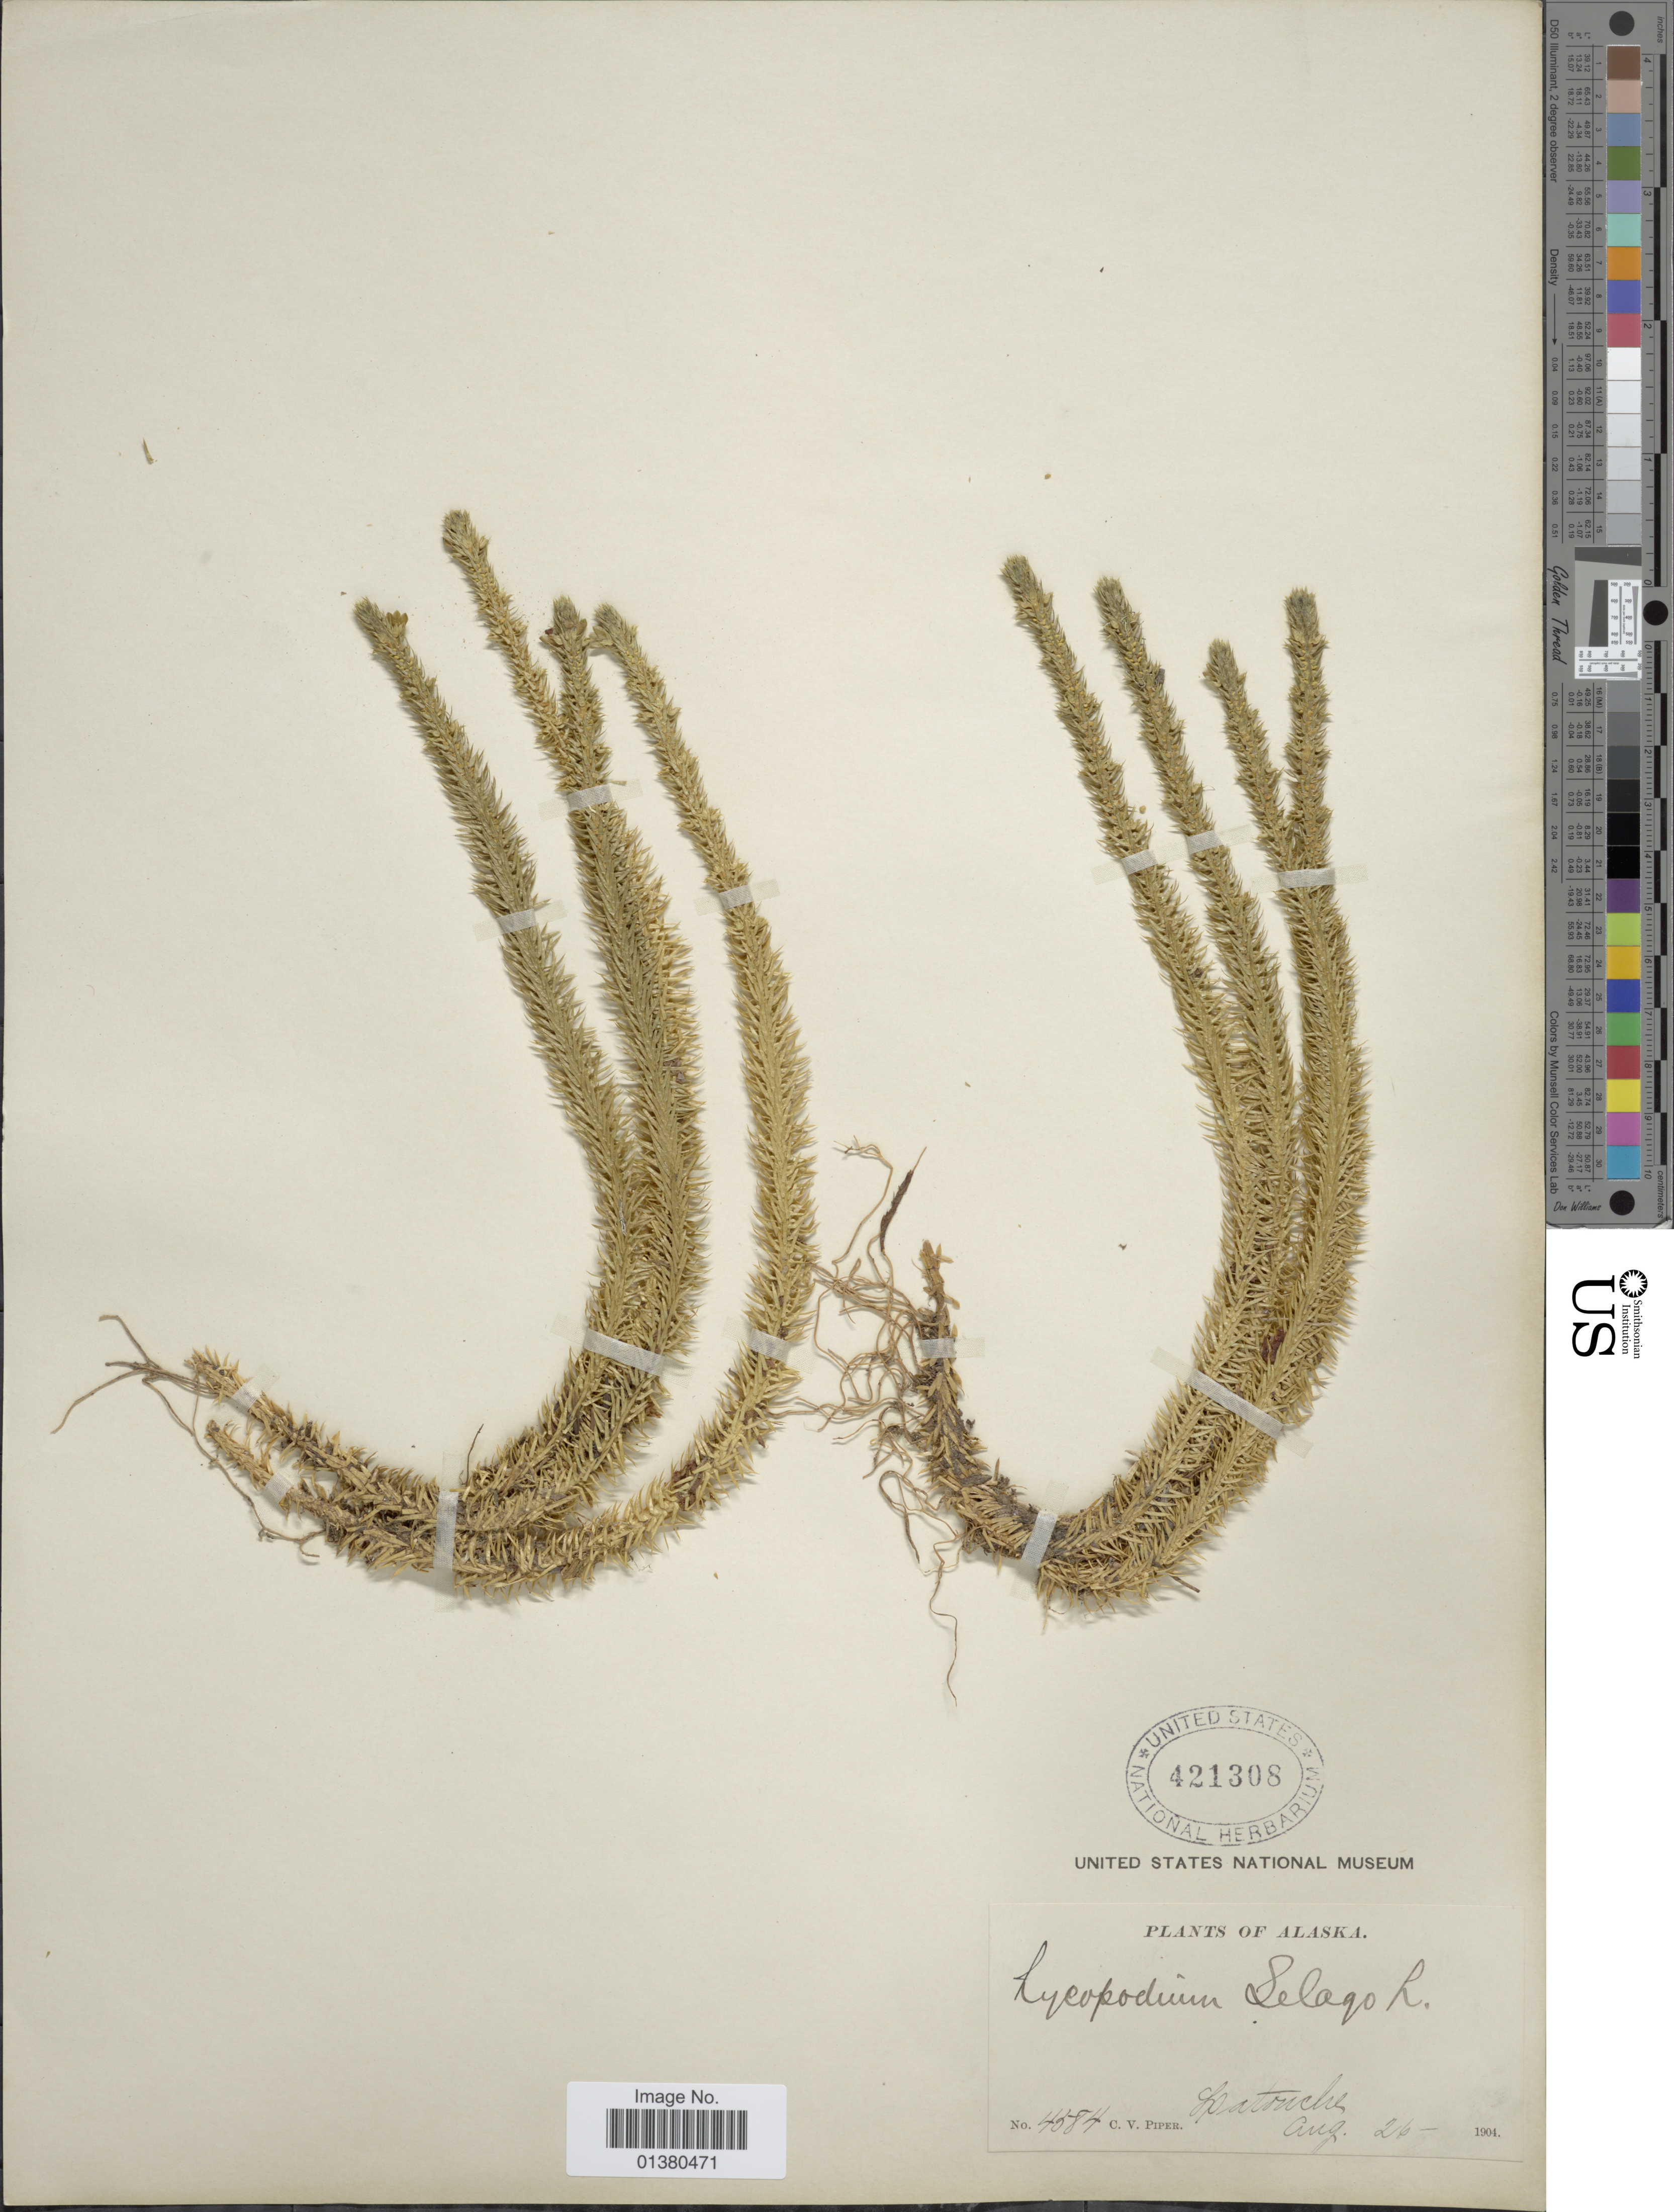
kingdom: Plantae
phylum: Tracheophyta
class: Lycopodiopsida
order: Lycopodiales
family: Lycopodiaceae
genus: Huperzia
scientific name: Huperzia selago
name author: (L.) Bernh. ex Schrank & Mart.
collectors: C. V. Piper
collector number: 4584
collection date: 1904-08-26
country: United States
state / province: Alaska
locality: Latouche.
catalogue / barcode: US 421308